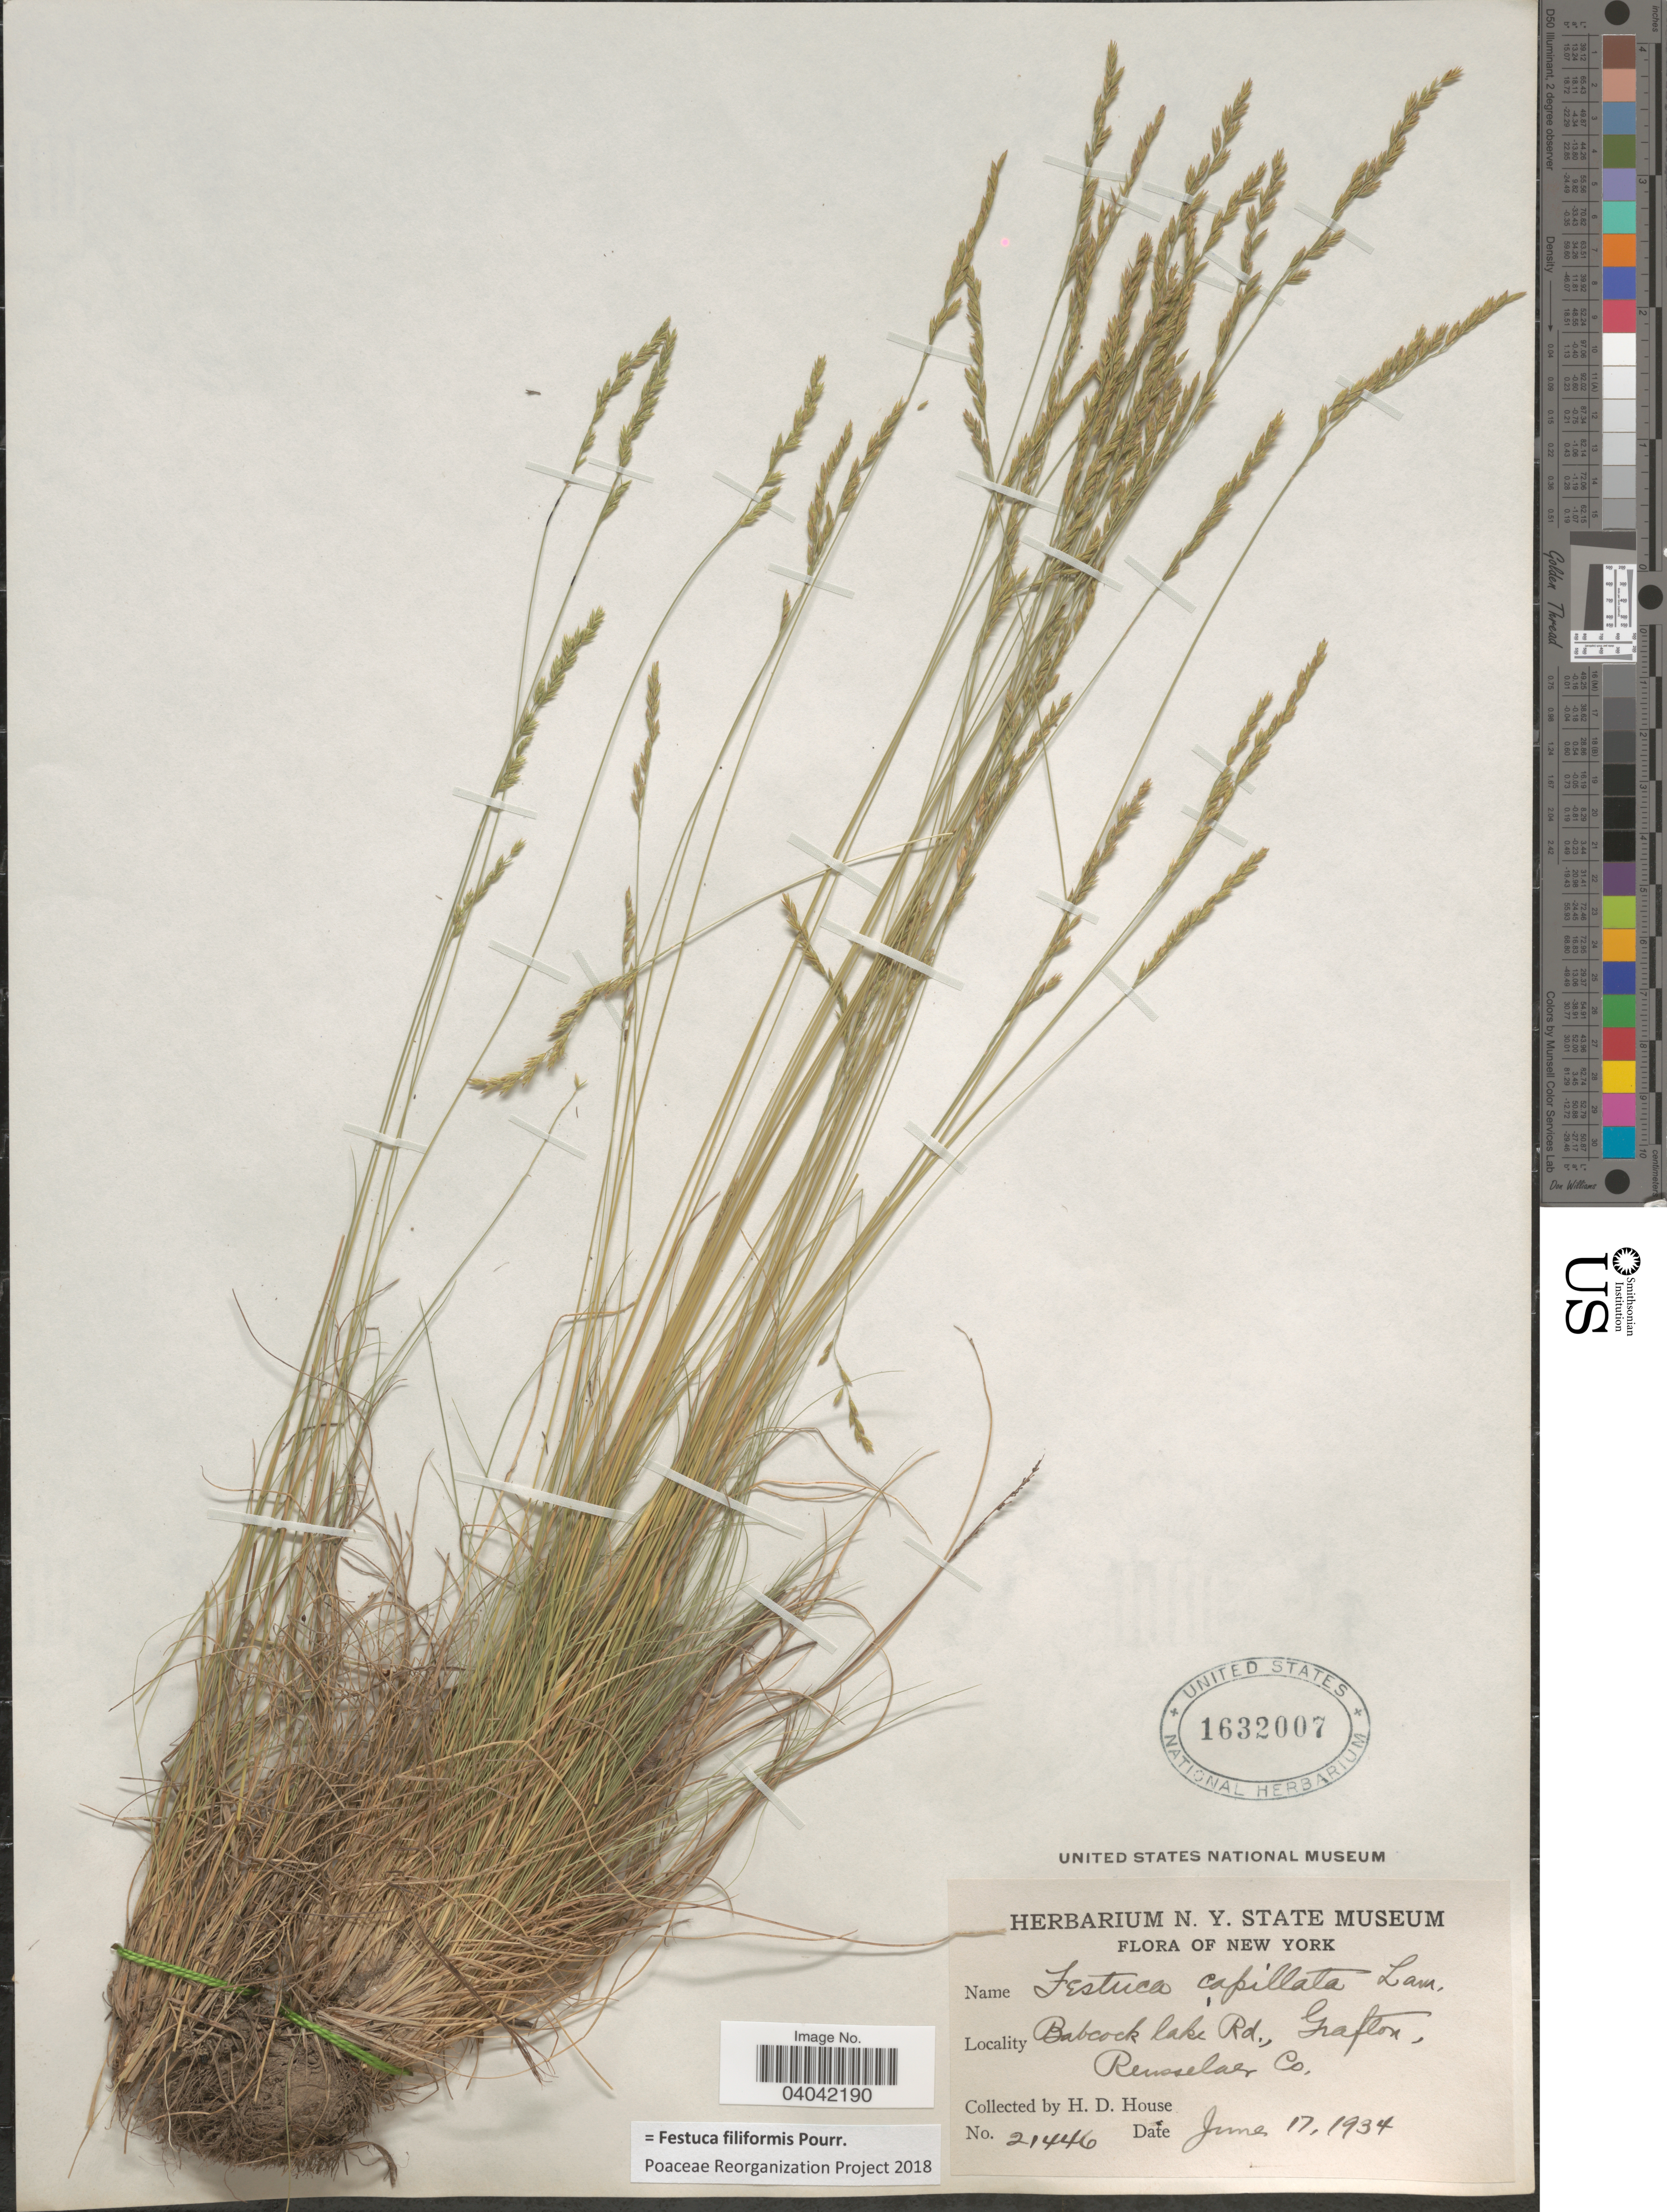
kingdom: Plantae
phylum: Tracheophyta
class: Liliopsida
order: Poales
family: Poaceae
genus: Festuca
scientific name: Festuca filiformis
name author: Pourr.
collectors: H. D. House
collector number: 21446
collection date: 1934-06-17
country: United States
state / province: New York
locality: Babcock lake Rd., Grafton, Rensselaer Co.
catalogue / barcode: US 1632007